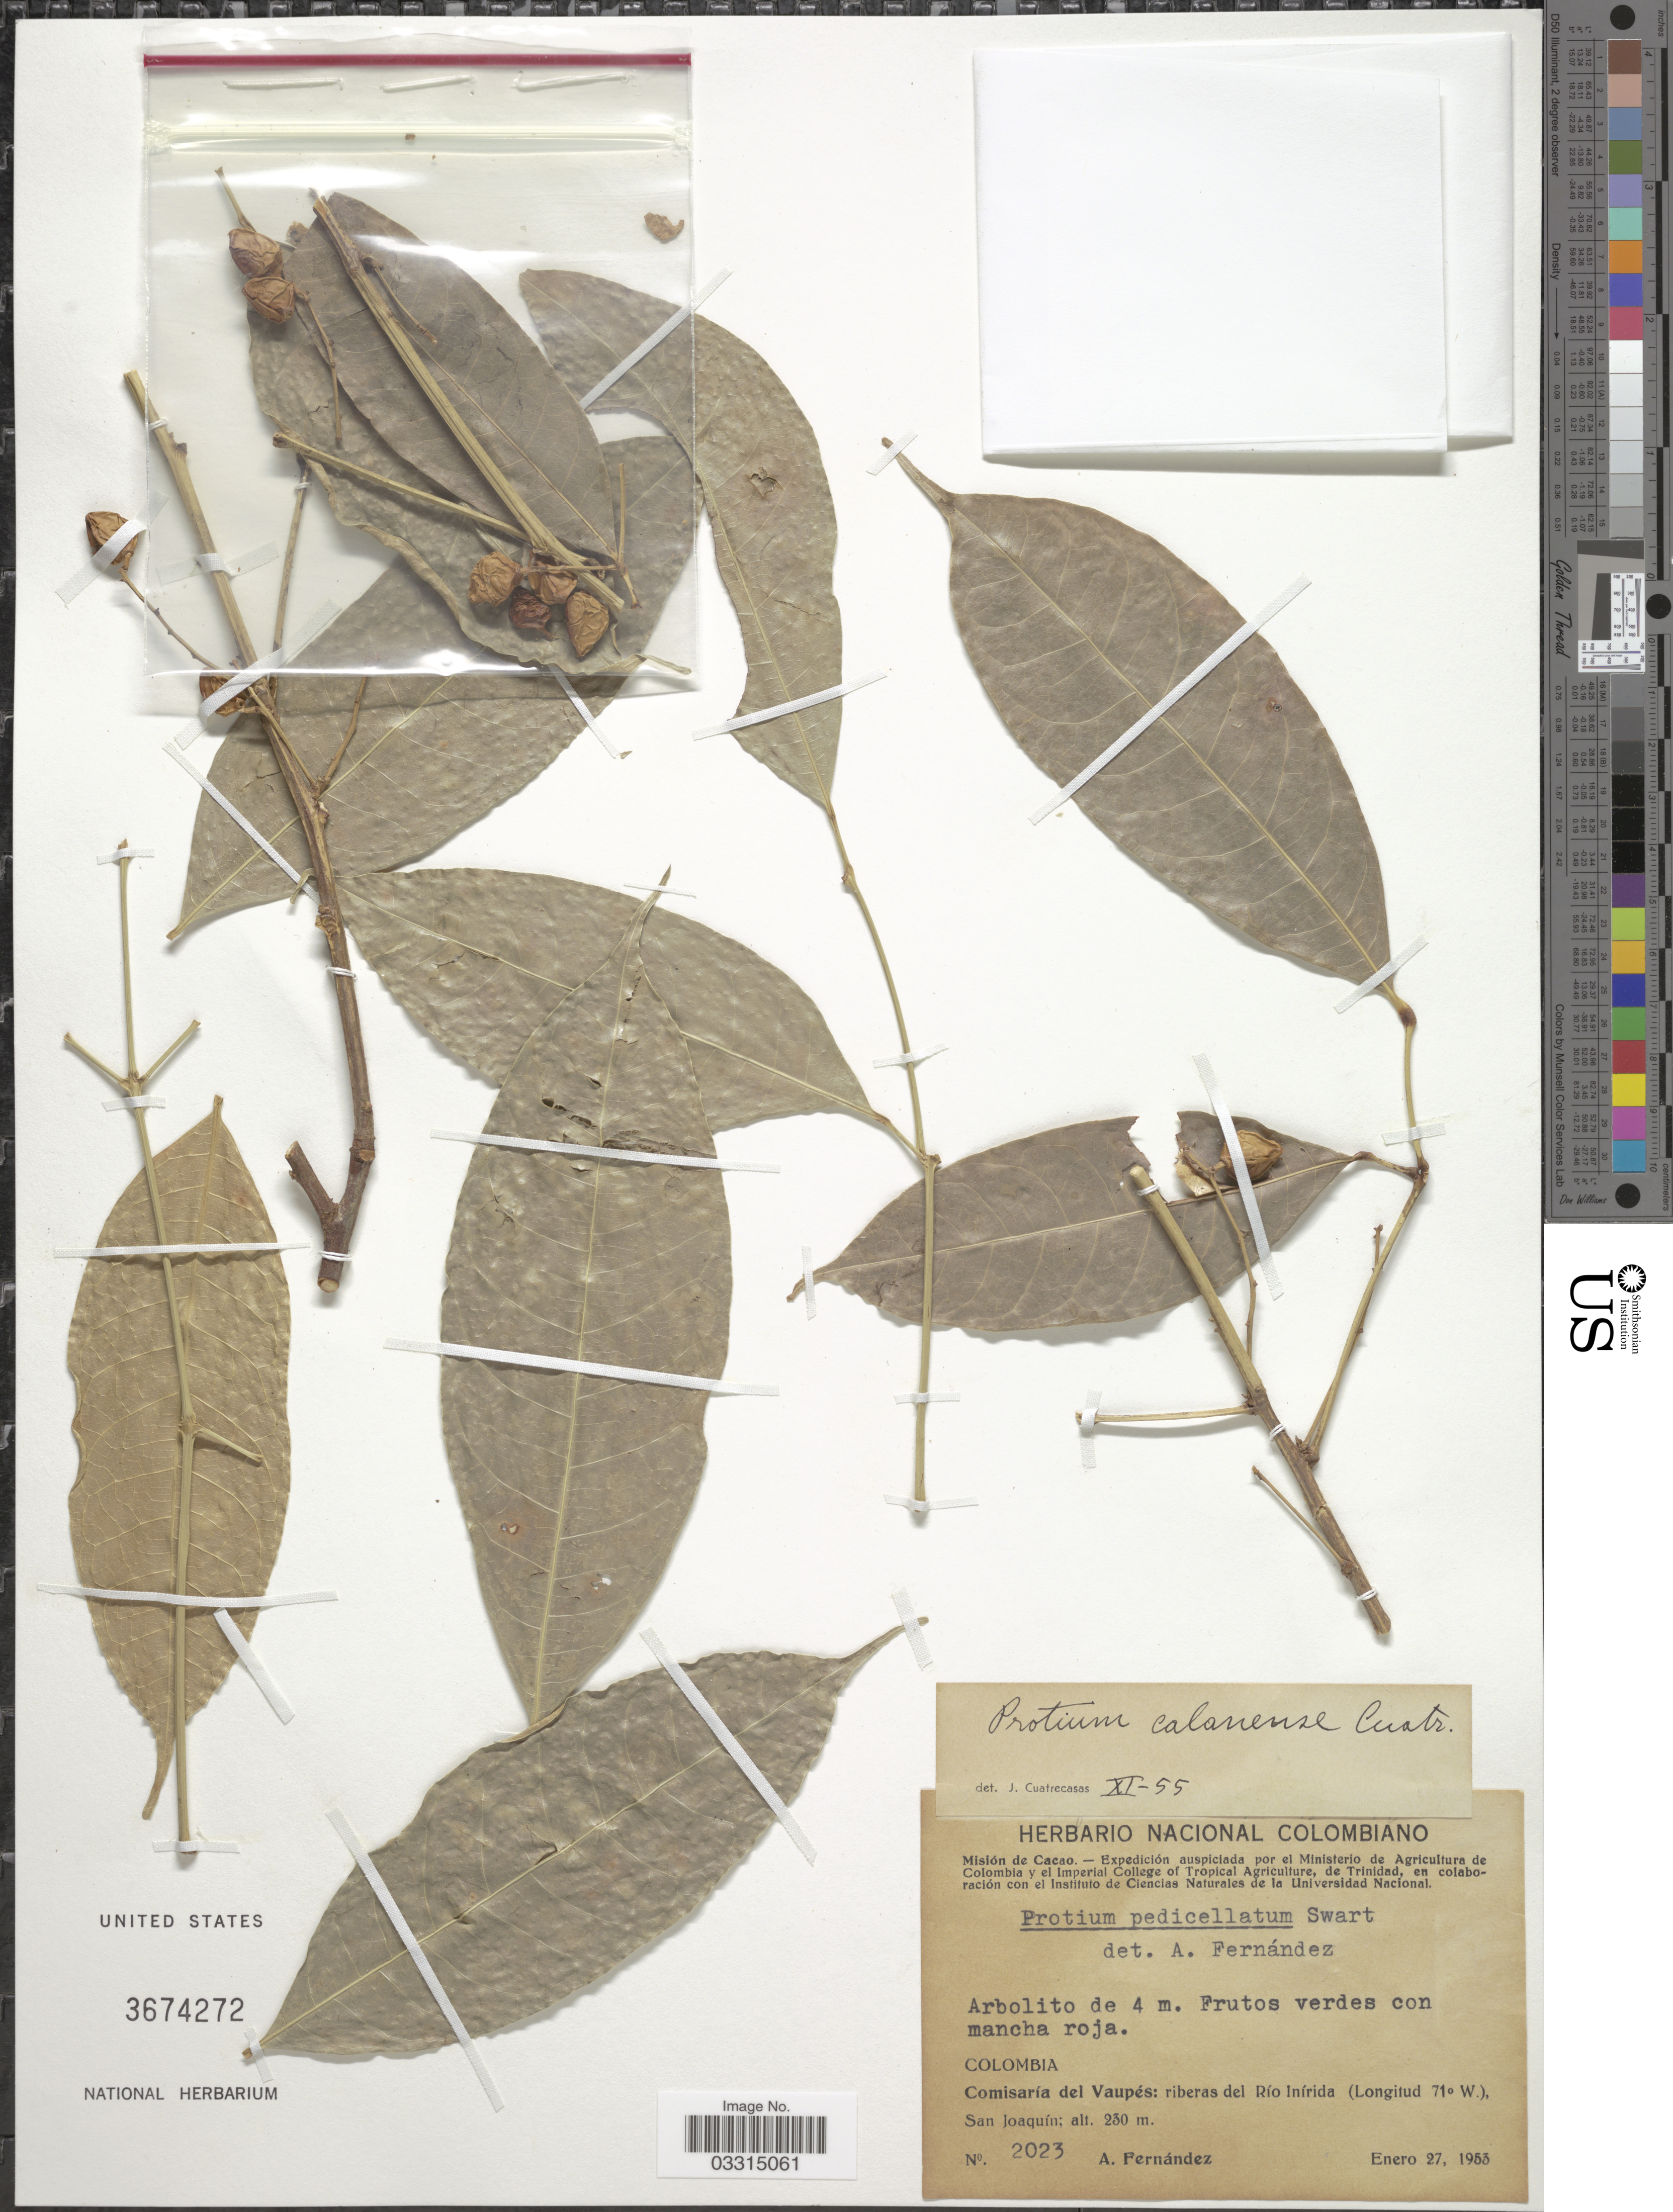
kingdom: Plantae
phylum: Tracheophyta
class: Magnoliopsida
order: Sapindales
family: Burseraceae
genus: Protium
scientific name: Protium calanense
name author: Cuatrec.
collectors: A. Fernández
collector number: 2023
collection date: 1953-01-27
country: Colombia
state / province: Vaupés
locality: Comisaría del Vaupés: riberas del Río Inírida, San Joaquín.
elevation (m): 230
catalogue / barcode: US 3674272